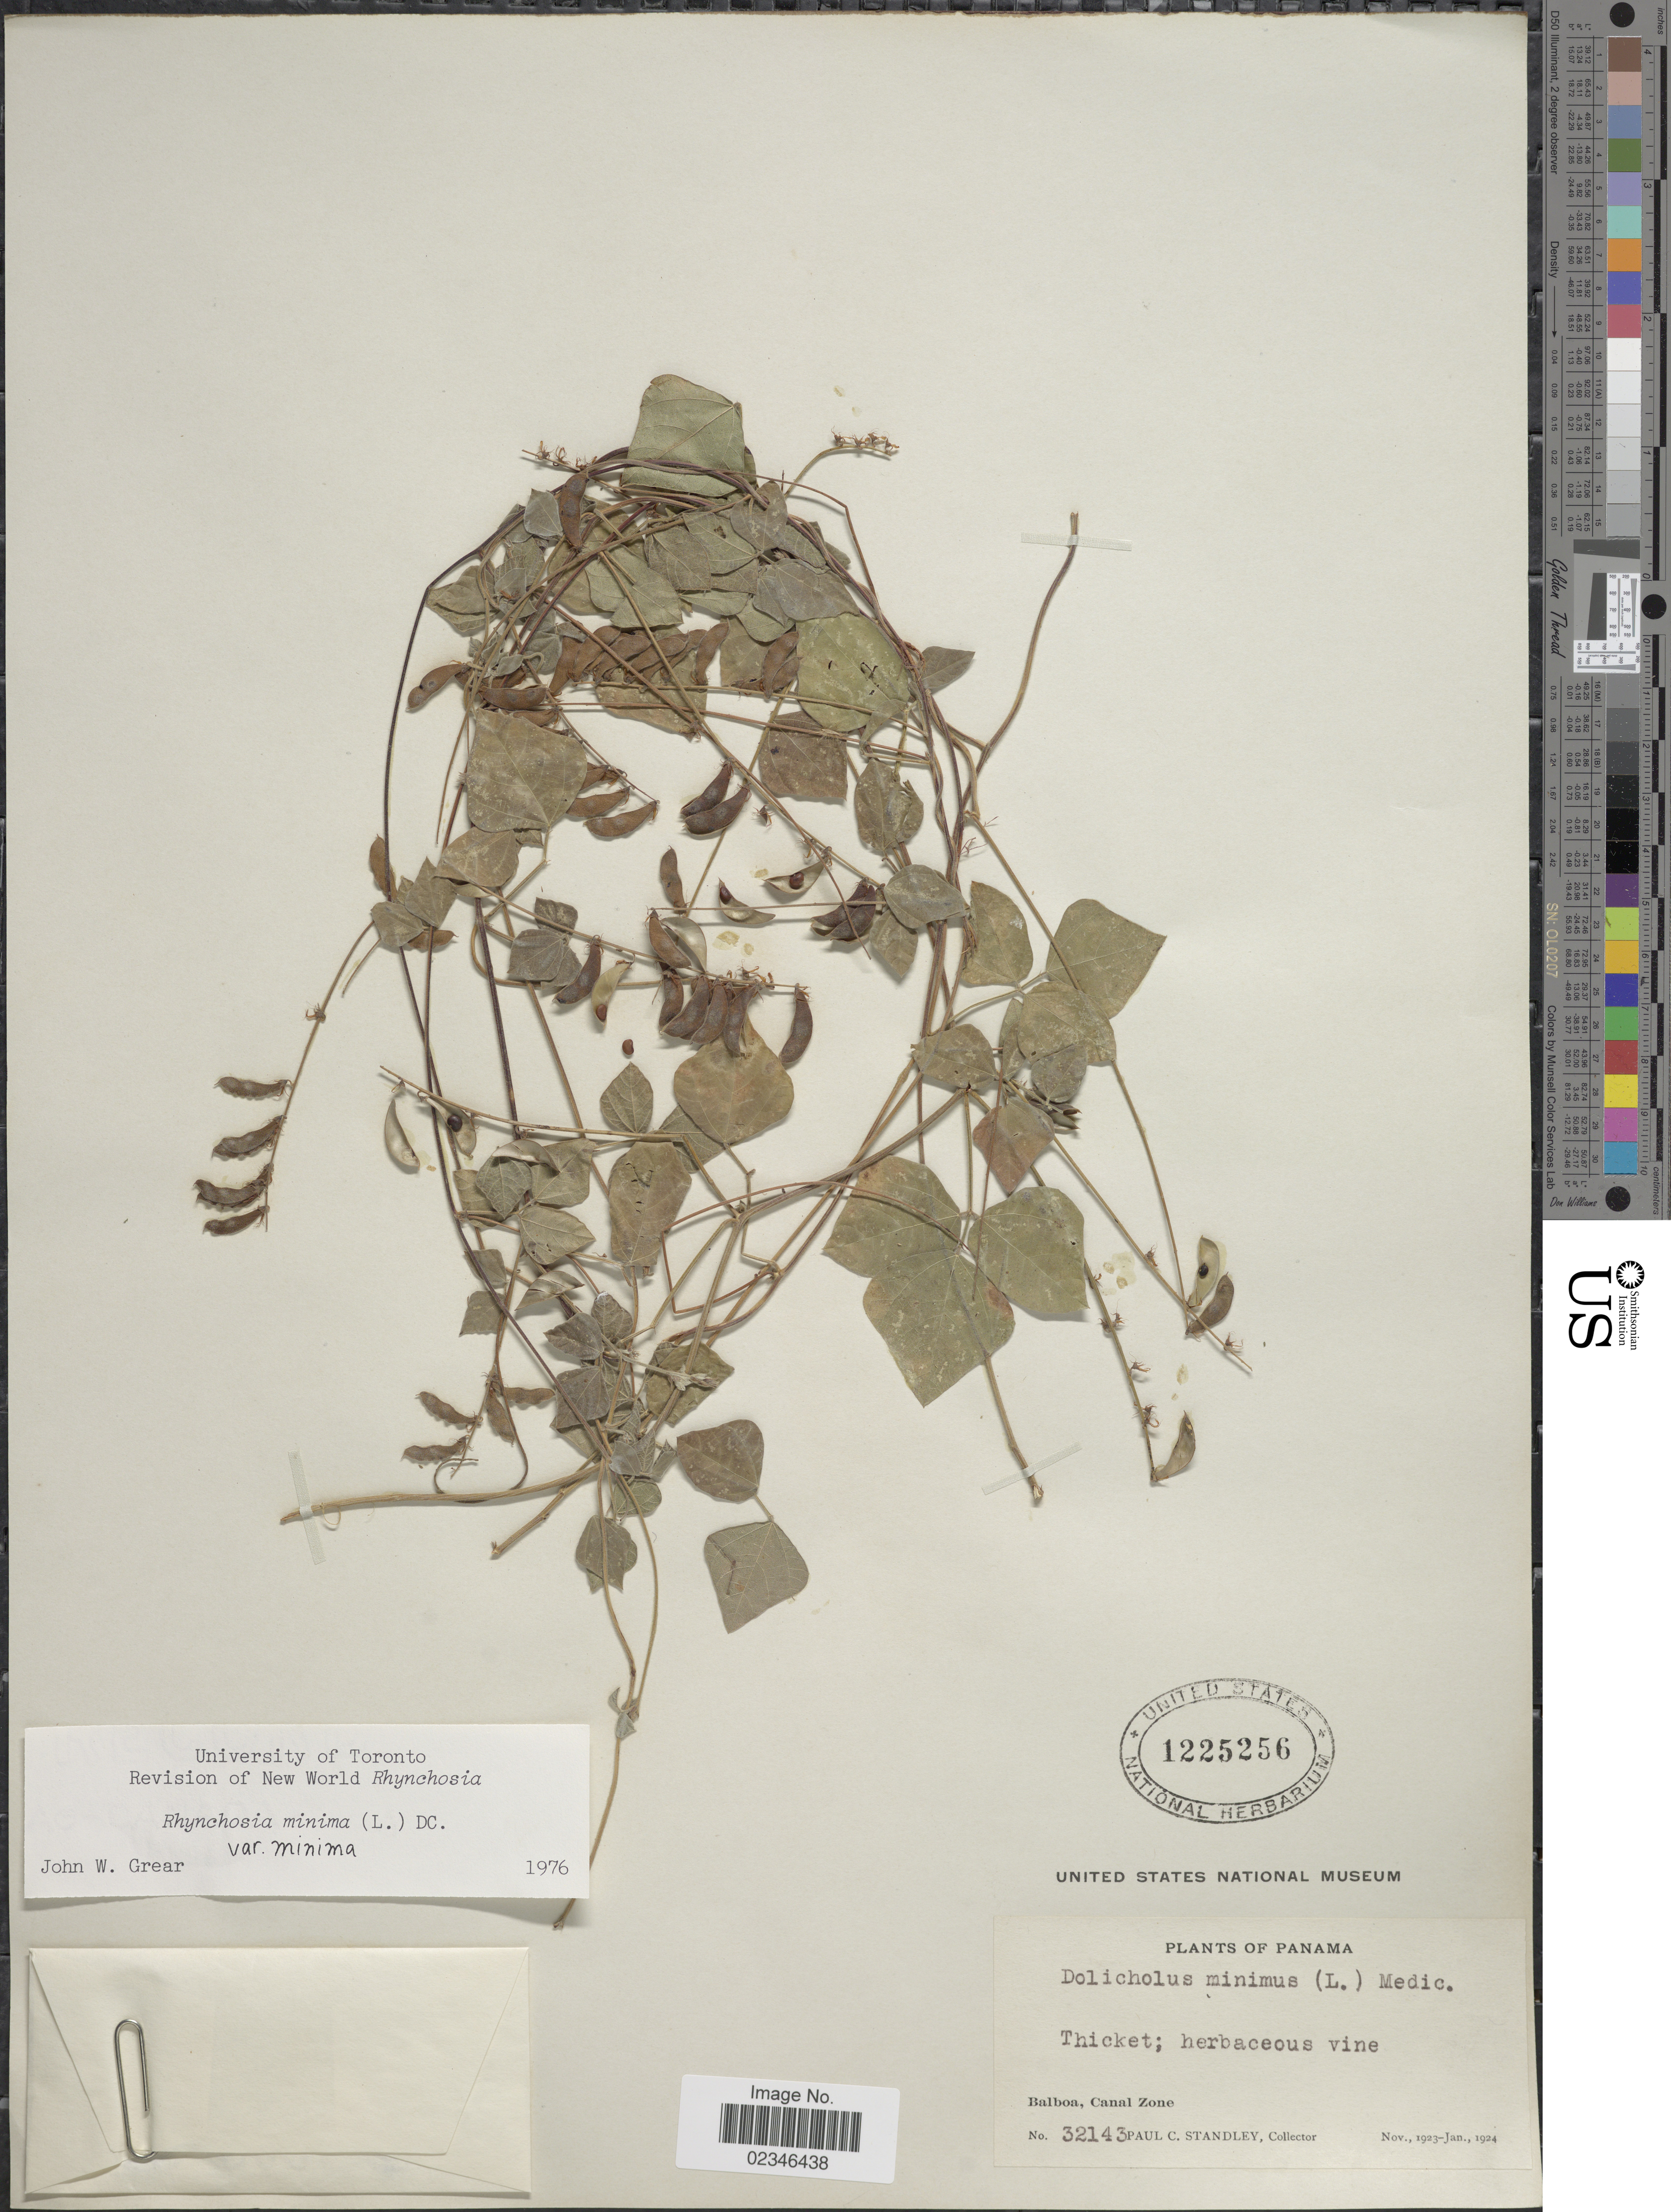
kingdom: Plantae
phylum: Tracheophyta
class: Magnoliopsida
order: Fabales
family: Fabaceae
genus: Rhynchosia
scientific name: Rhynchosia minima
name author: (L.) DC.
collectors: P. C. Standley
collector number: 32143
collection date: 1923-11/1924-01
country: Panama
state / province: Colón / Panamá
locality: Balboa, Canal Zone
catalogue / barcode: US 1225256